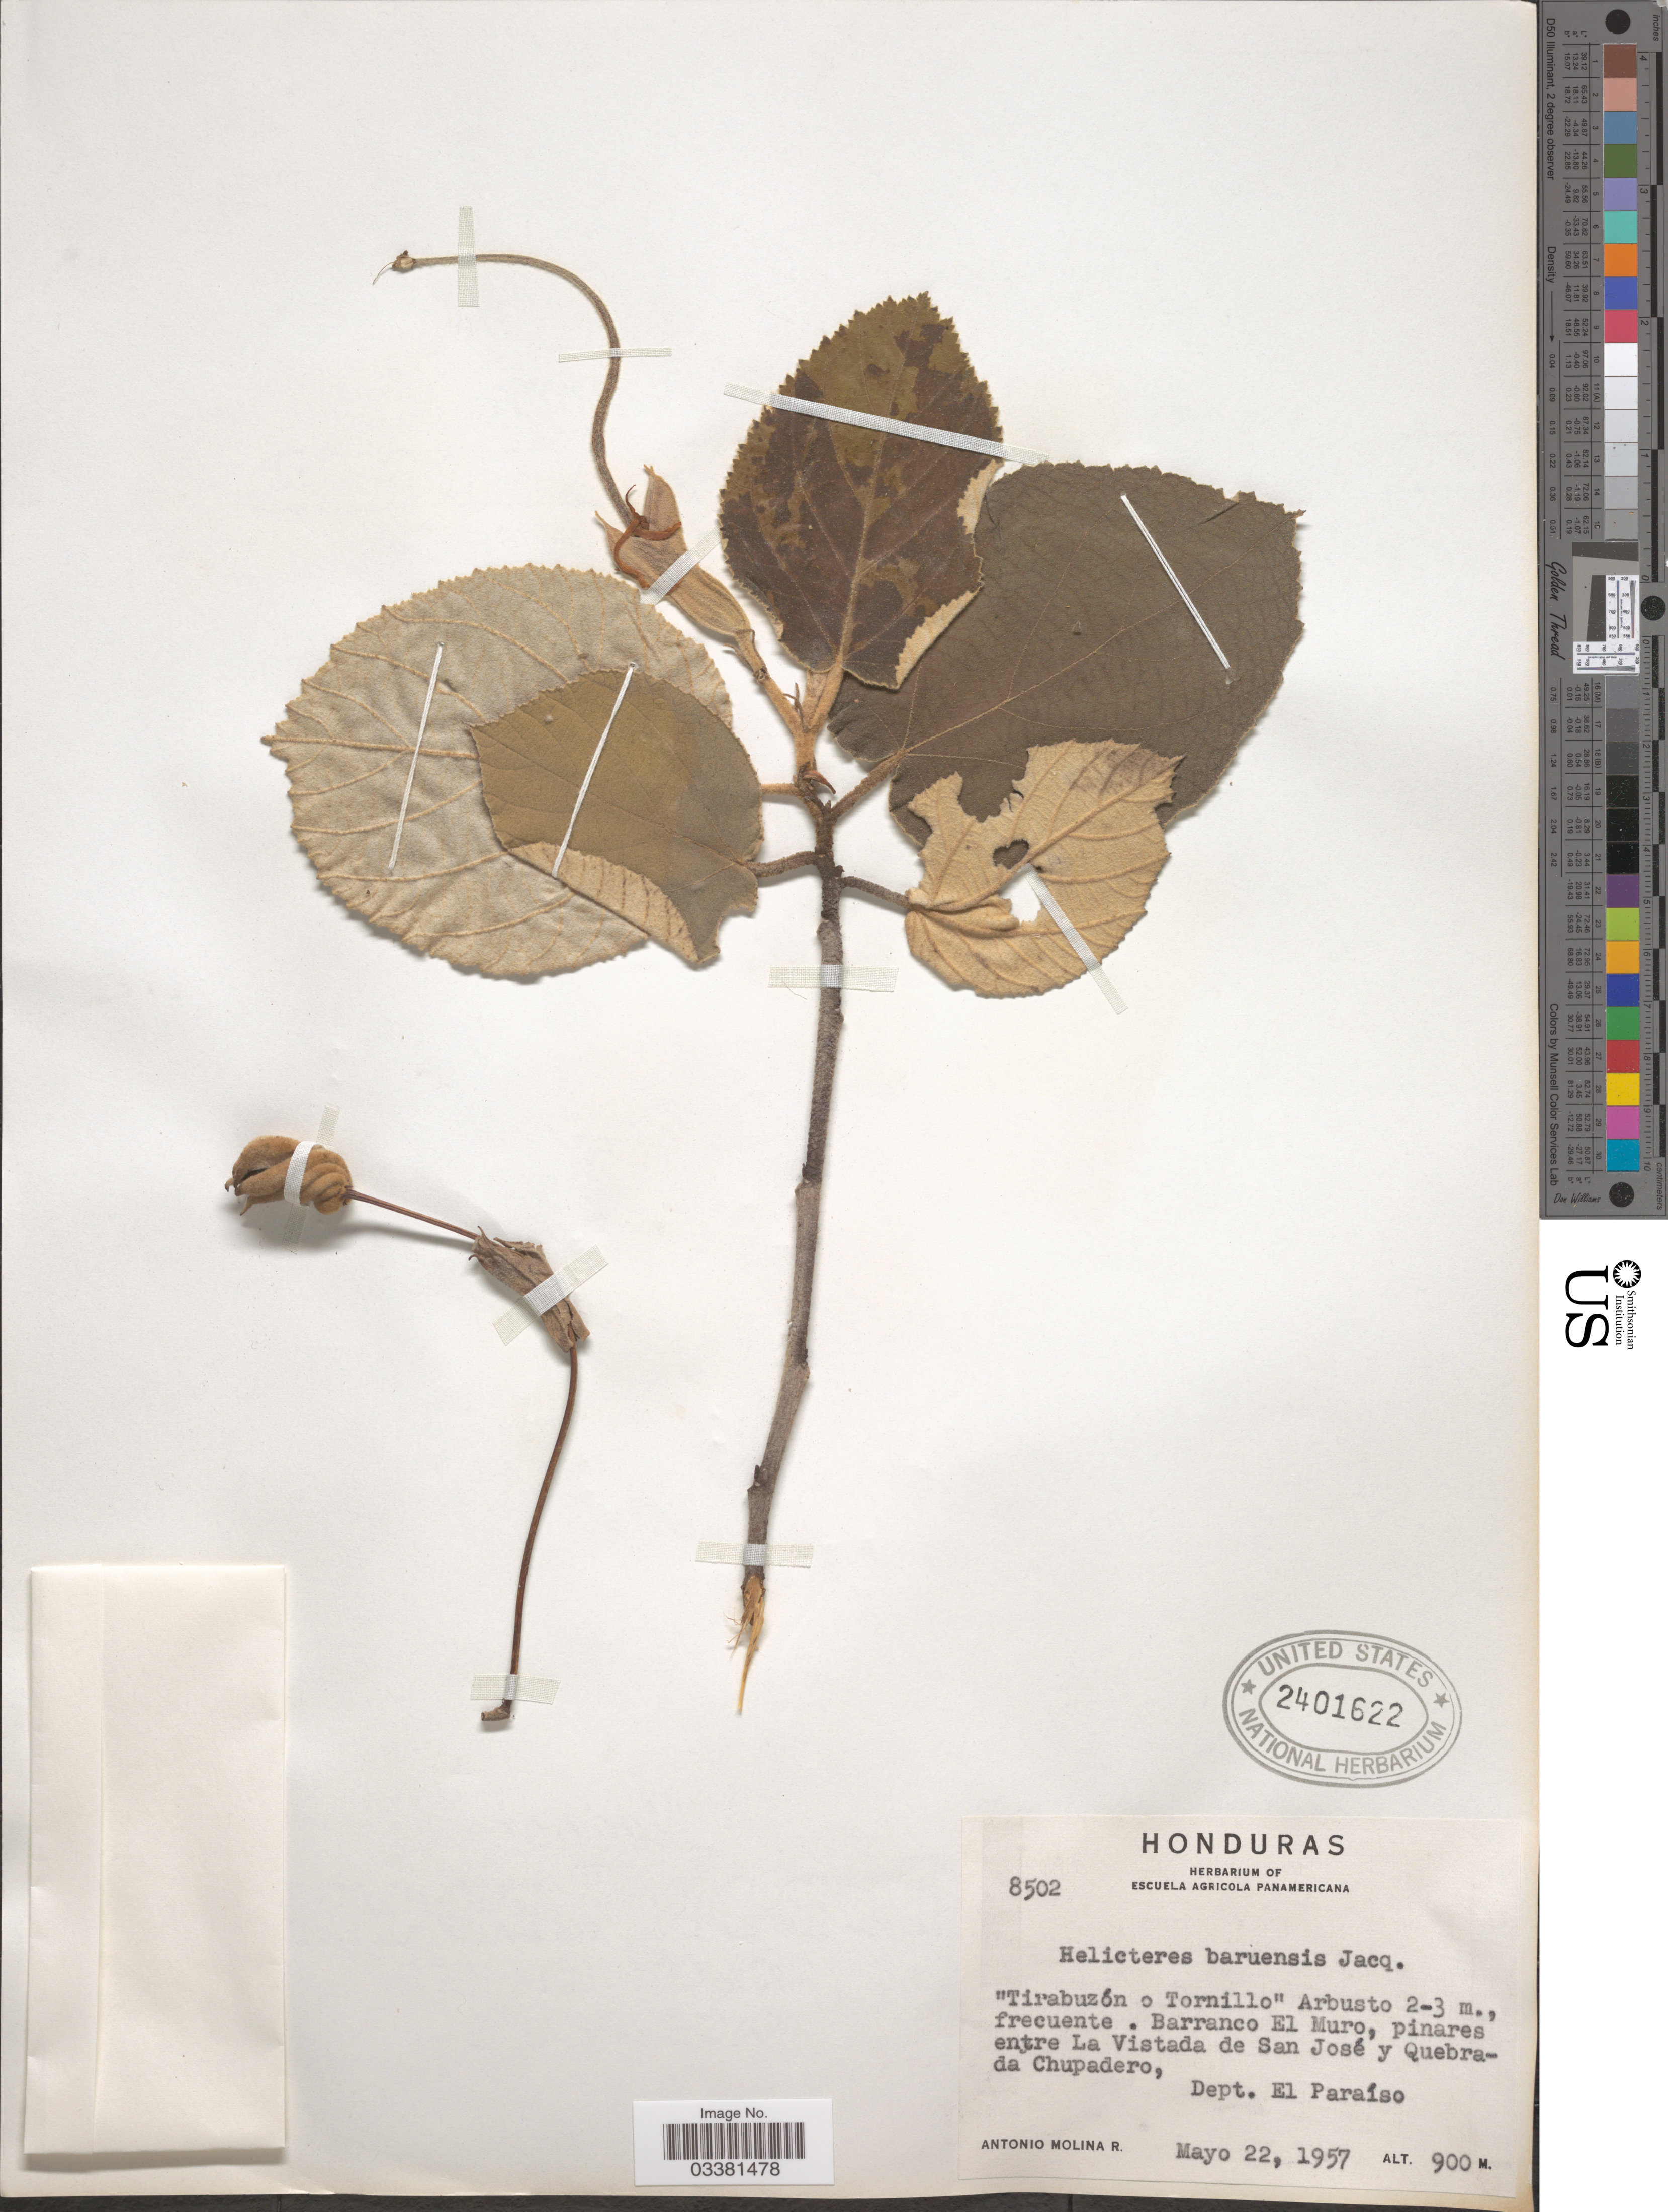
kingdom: Plantae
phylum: Tracheophyta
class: Magnoliopsida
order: Malvales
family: Malvaceae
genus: Helicteres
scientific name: Helicteres baruensis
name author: Jacq.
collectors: A. Molina R.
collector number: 8502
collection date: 1957-05-22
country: Honduras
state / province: El Paraíso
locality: Barranco El Muro, pinares entre La Vistada de San José y Quebrada Chupadero, Dept. El Paraíso.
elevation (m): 900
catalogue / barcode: US 2401622